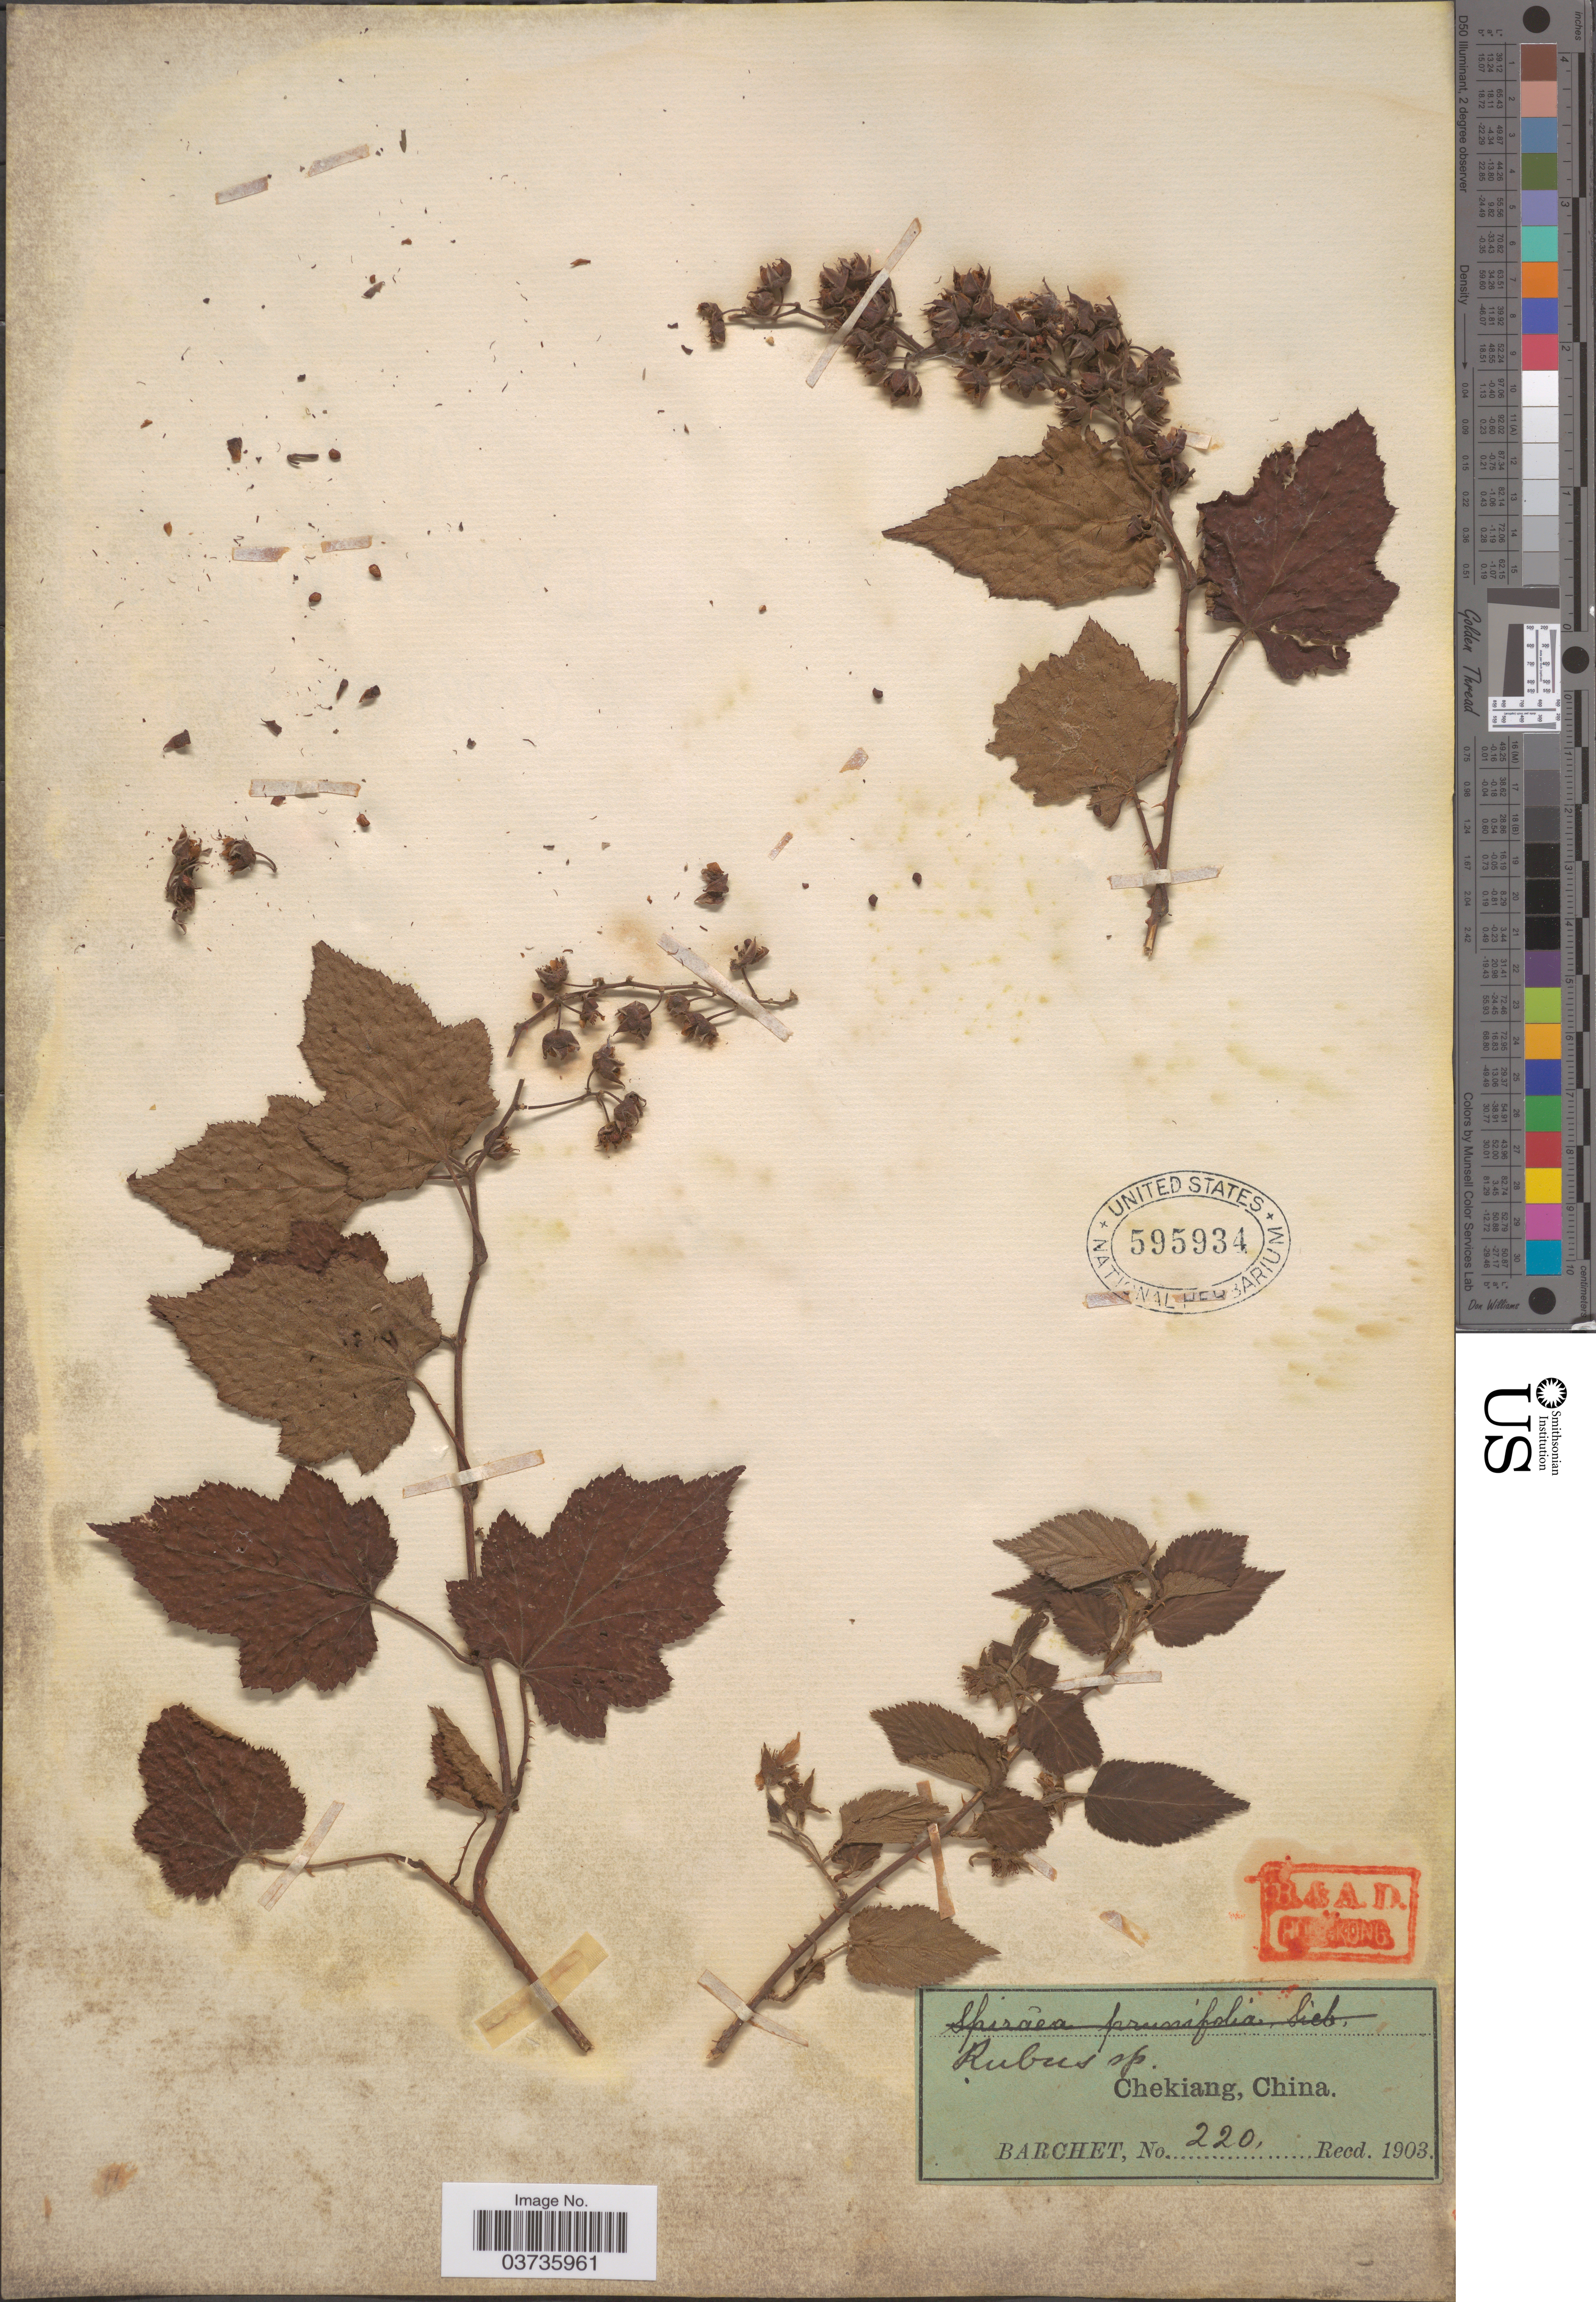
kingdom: Plantae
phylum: Tracheophyta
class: Magnoliopsida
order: Rosales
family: Rosaceae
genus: Rubus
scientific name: Rubus lambertianus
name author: Ser.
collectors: Barchet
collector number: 220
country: China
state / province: Zhejiang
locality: Chekiang.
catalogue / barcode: US 595934